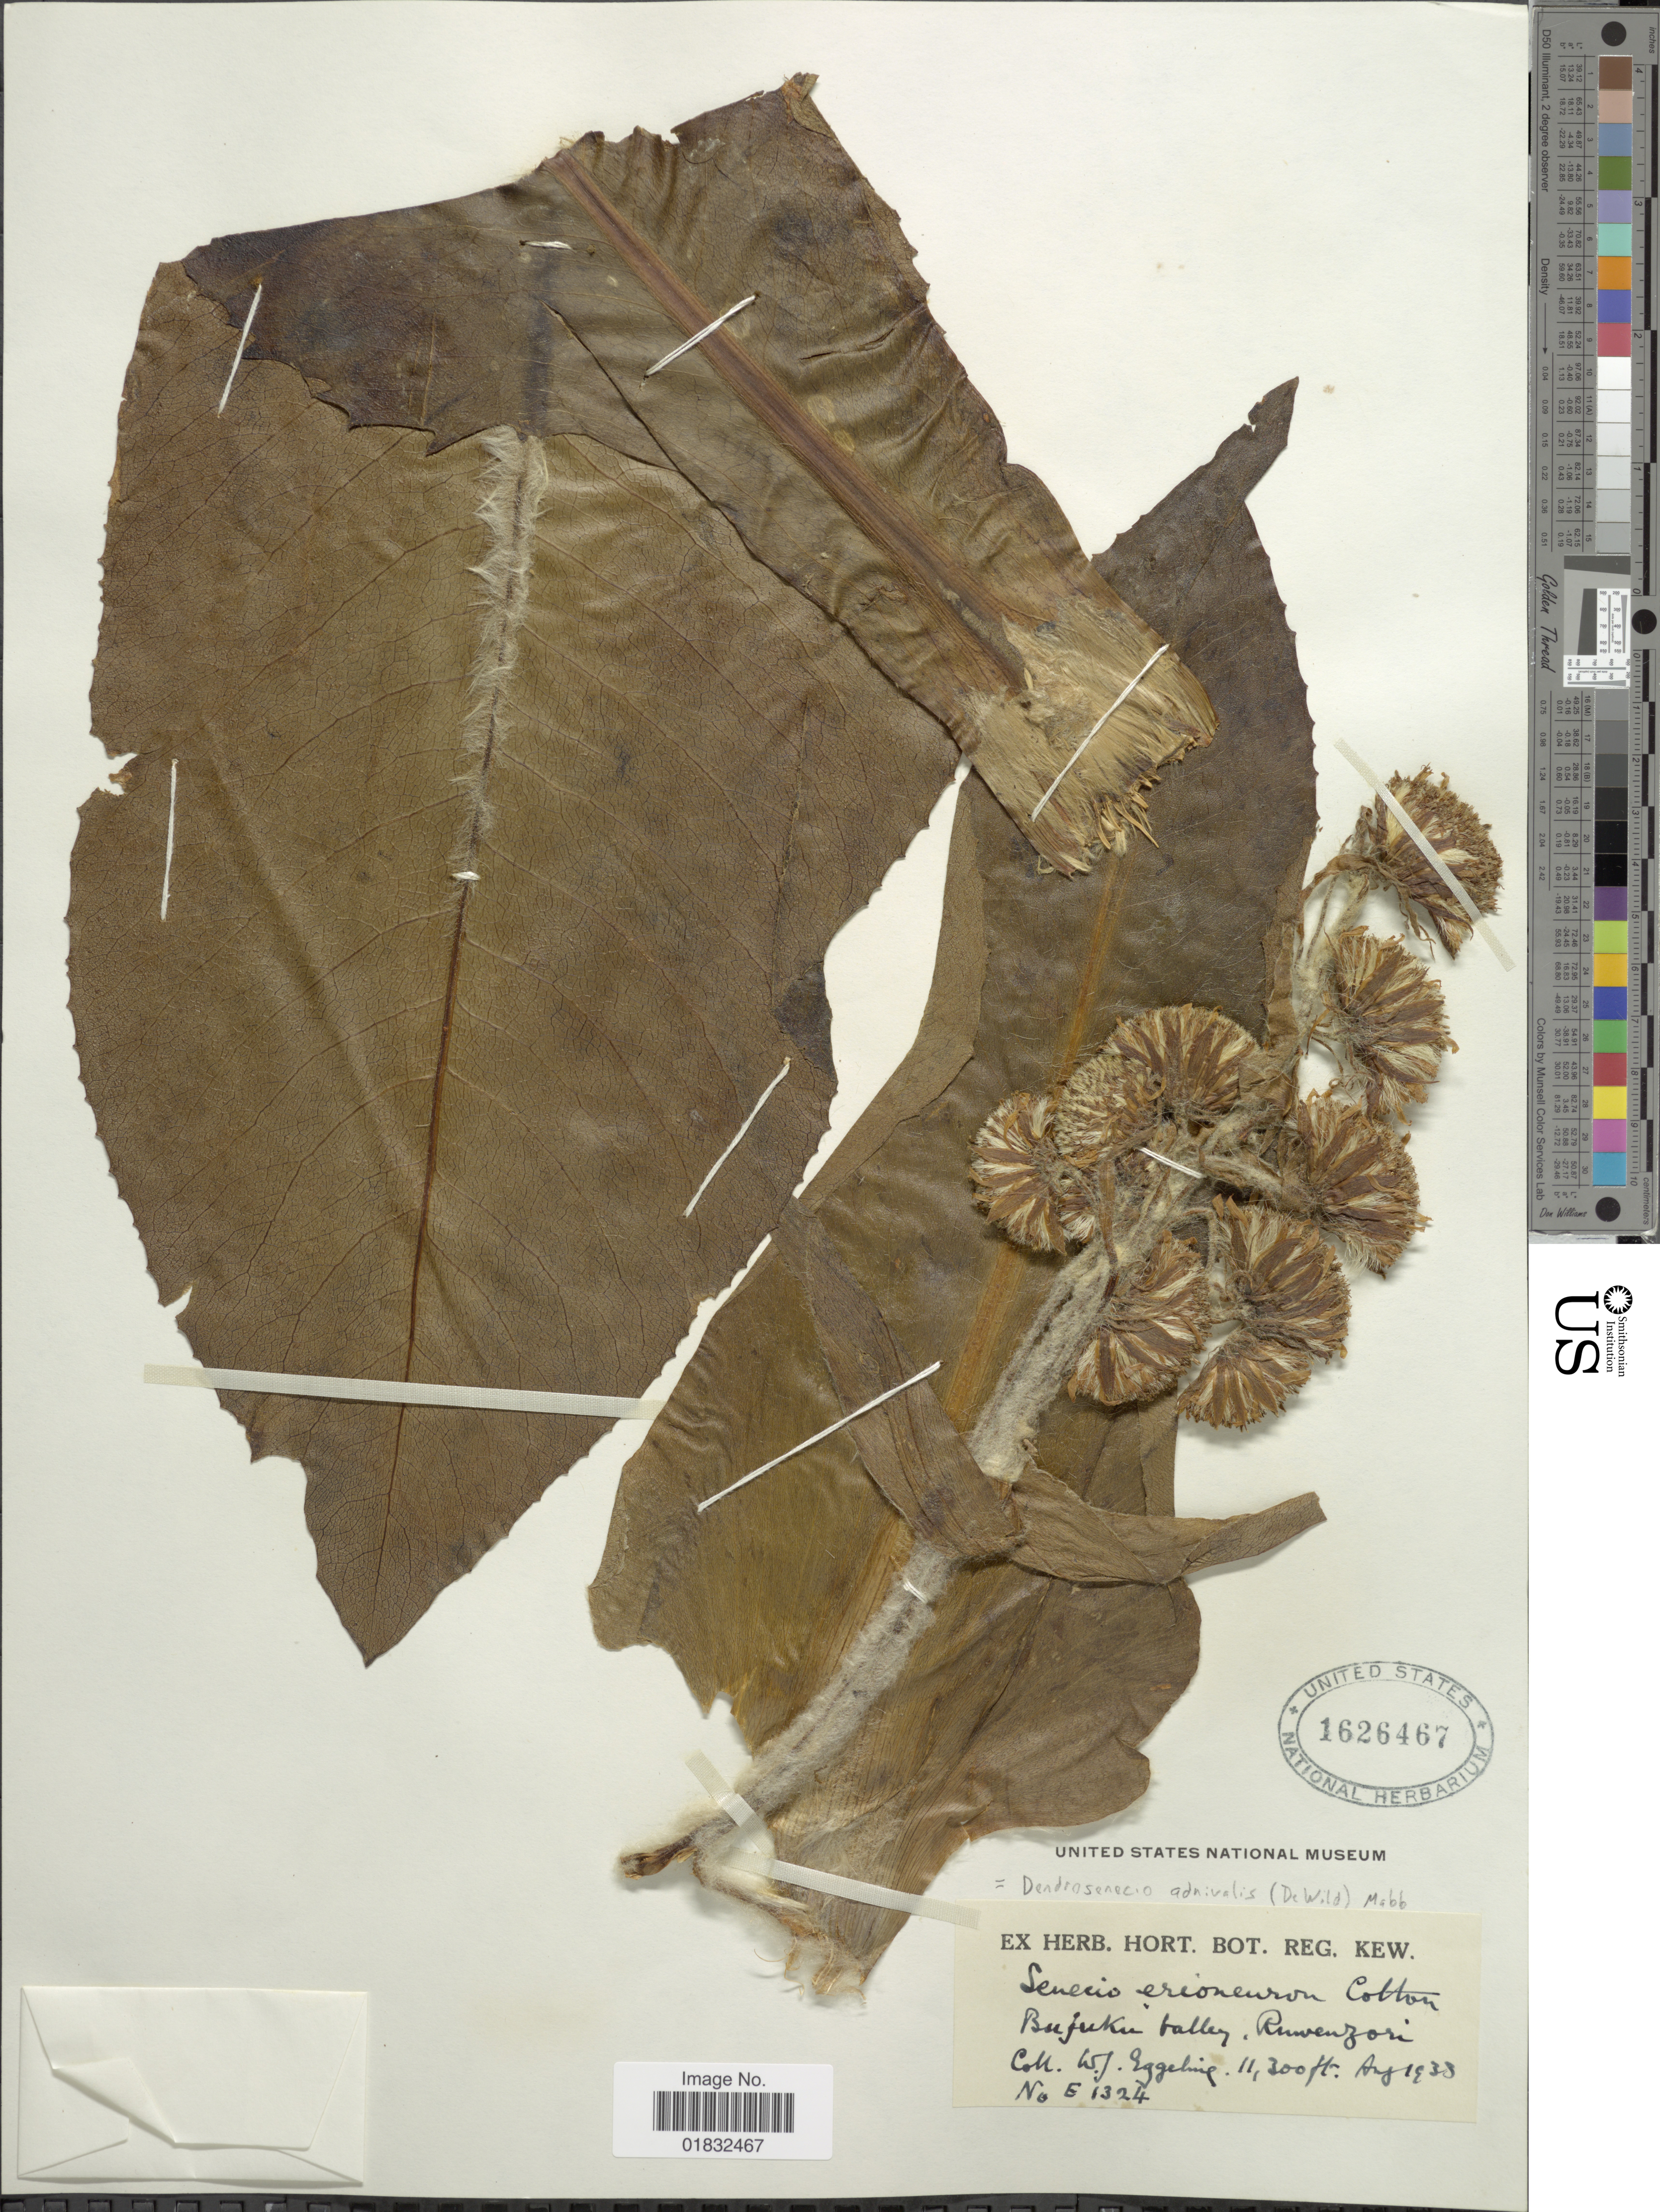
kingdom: Plantae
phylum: Tracheophyta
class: Magnoliopsida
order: Asterales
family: Asteraceae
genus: Dendrosenecio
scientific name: Dendrosenecio adnivalis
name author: (Stapf) E.B. Knox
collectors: W. Eggeling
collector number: E 1324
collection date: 1933-08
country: Uganda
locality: Bujuku Valley, Ruwenzori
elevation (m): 3444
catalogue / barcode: US 1626467